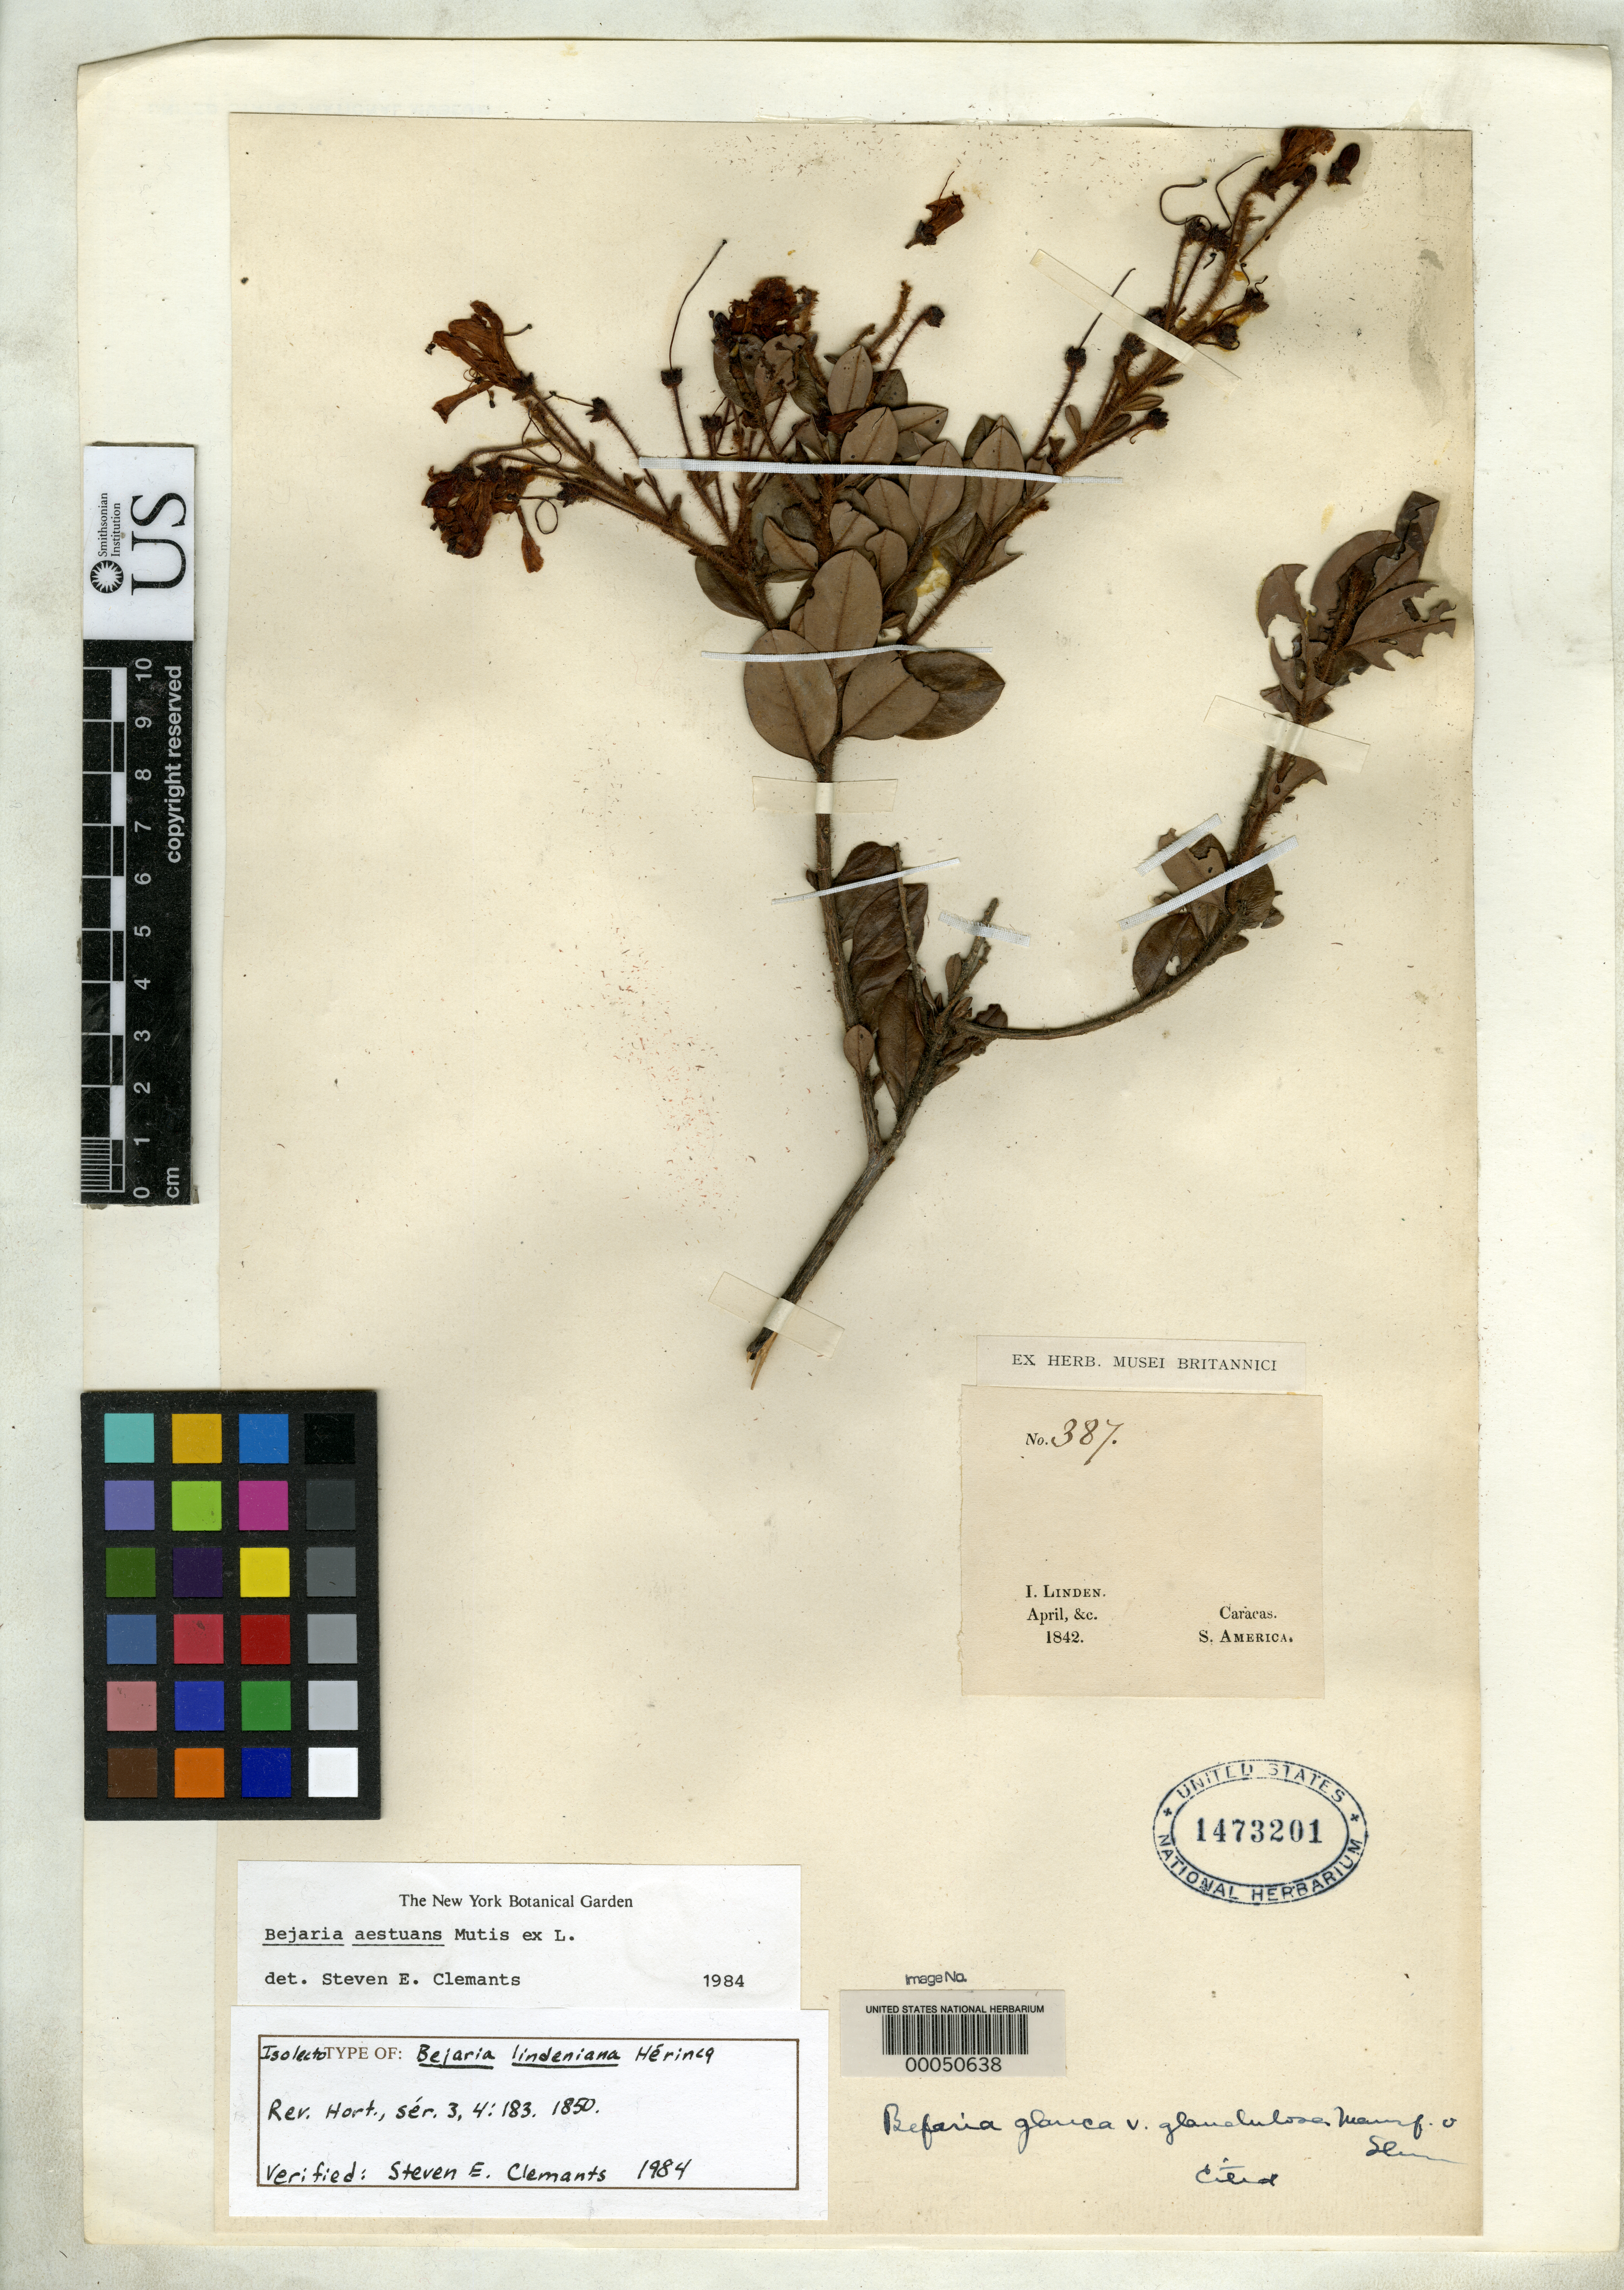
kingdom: Plantae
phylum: Tracheophyta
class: Magnoliopsida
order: Ericales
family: Ericaceae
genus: Bejaria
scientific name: Bejaria lindeniana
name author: Herincg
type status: Isolectotype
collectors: J. Linden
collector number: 387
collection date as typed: Apr 1842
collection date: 1842-04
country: Venezuela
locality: Caracas.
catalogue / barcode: US 1473201